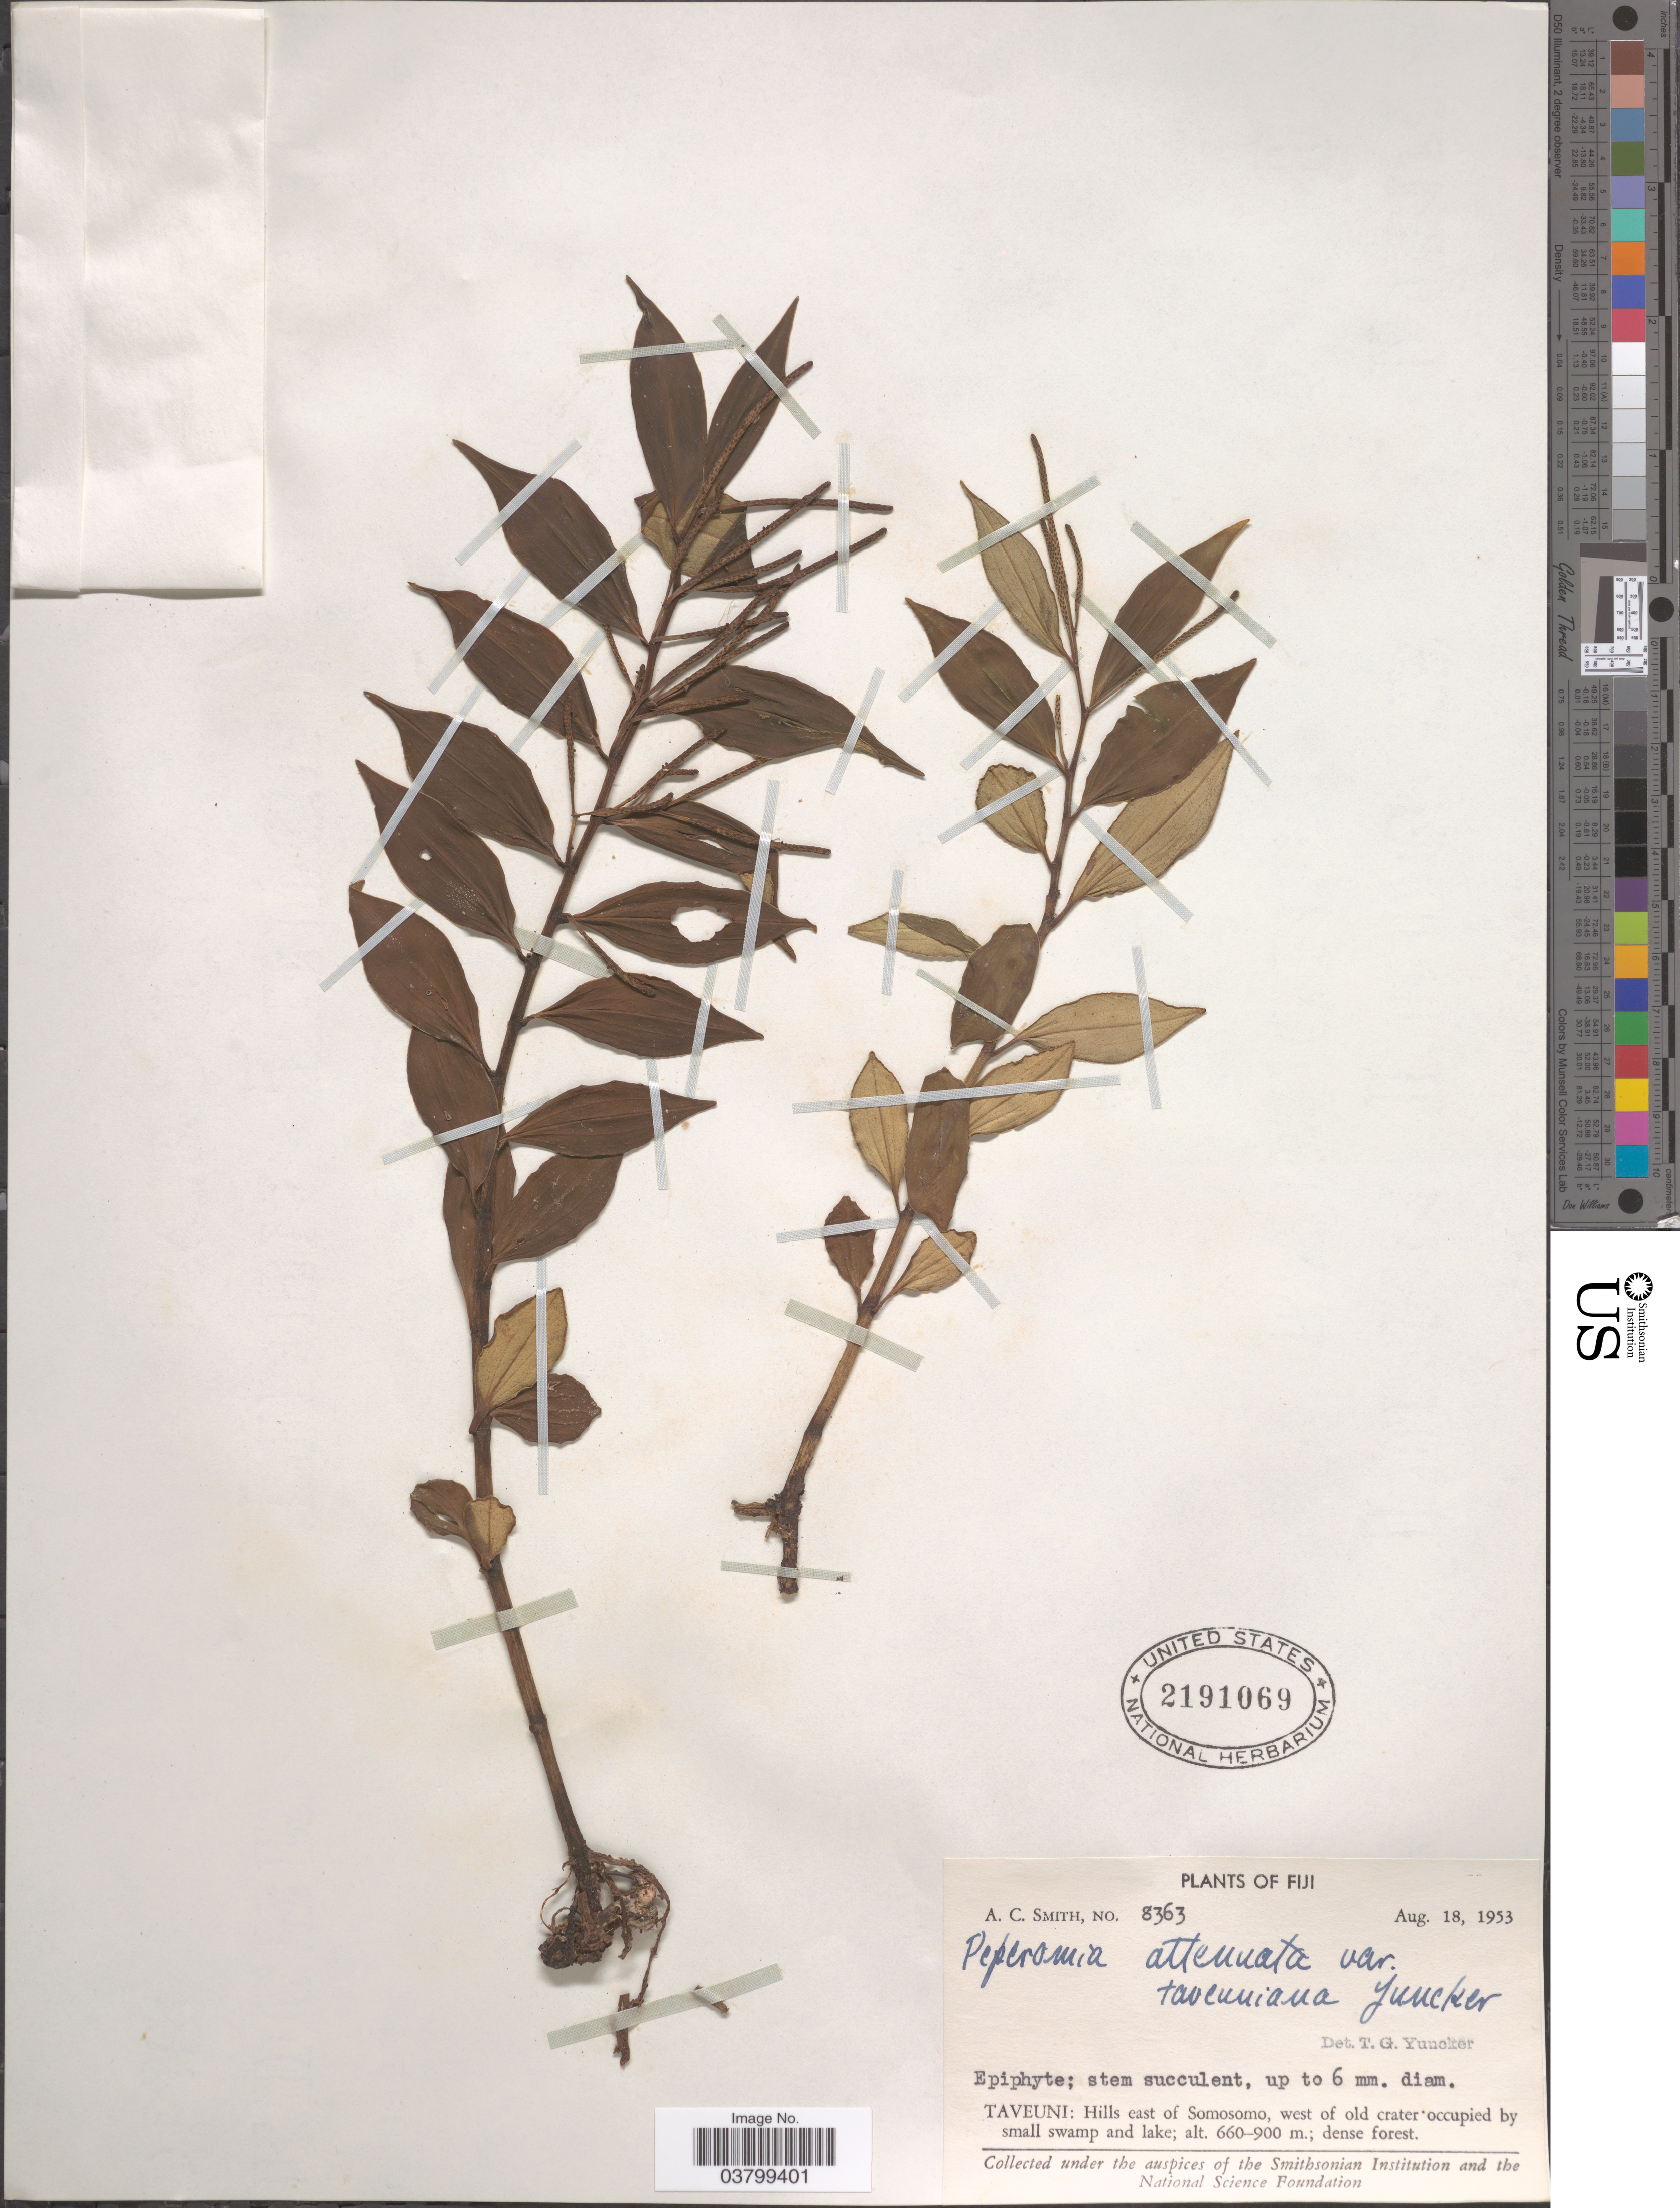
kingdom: Plantae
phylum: Tracheophyta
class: Magnoliopsida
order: Piperales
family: Piperaceae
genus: Peperomia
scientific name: Peperomia attenuata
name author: Yunck.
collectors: A. C. Smith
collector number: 8363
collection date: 1953-08-18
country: Fiji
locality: Taveuni: Hills east of Somosomo, west of old crater occupied by small swamp and lake.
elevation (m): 660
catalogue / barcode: US 2191069